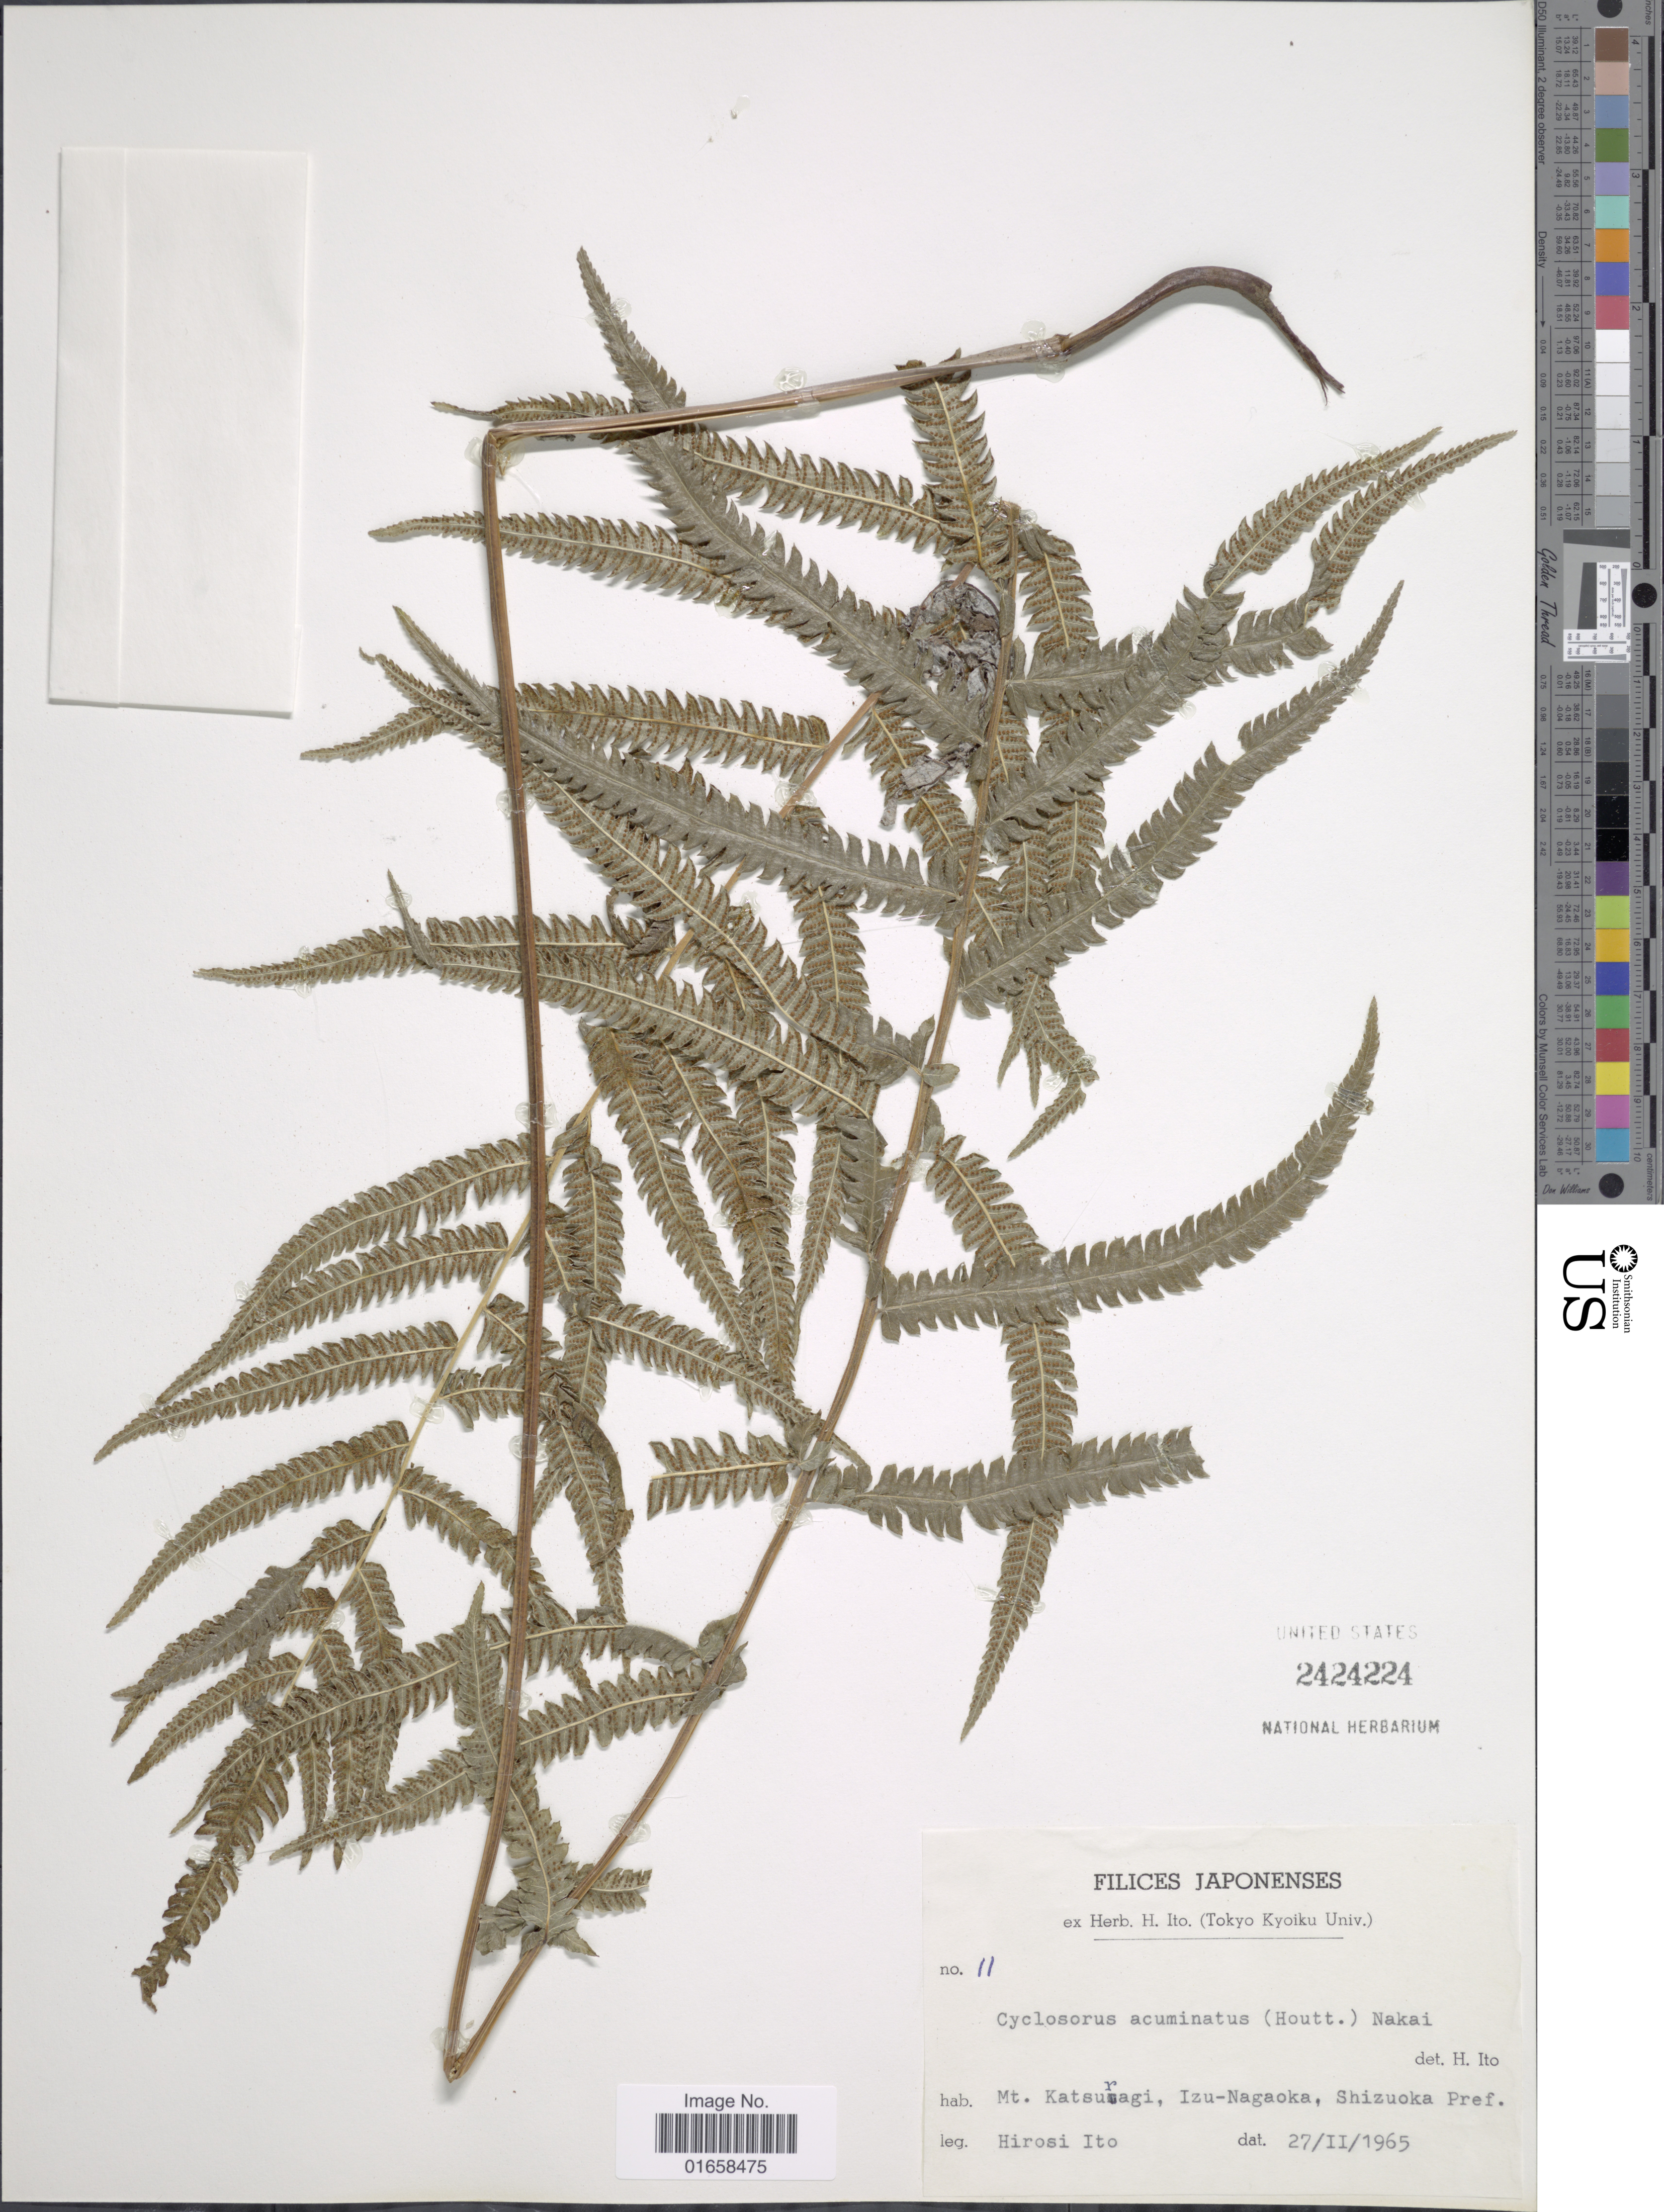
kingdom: Plantae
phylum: Tracheophyta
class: Polypodiopsida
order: Polypodiales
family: Thelypteridaceae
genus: Christella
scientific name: Christella acuminata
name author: (Houtt.) H. Lév.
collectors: H. Itô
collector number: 11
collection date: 1965-02-27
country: Japan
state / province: Sizuoka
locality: Mt. Katsuragi, Izu-Nagaoka, Shizouka Pref.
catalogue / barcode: US 2424224